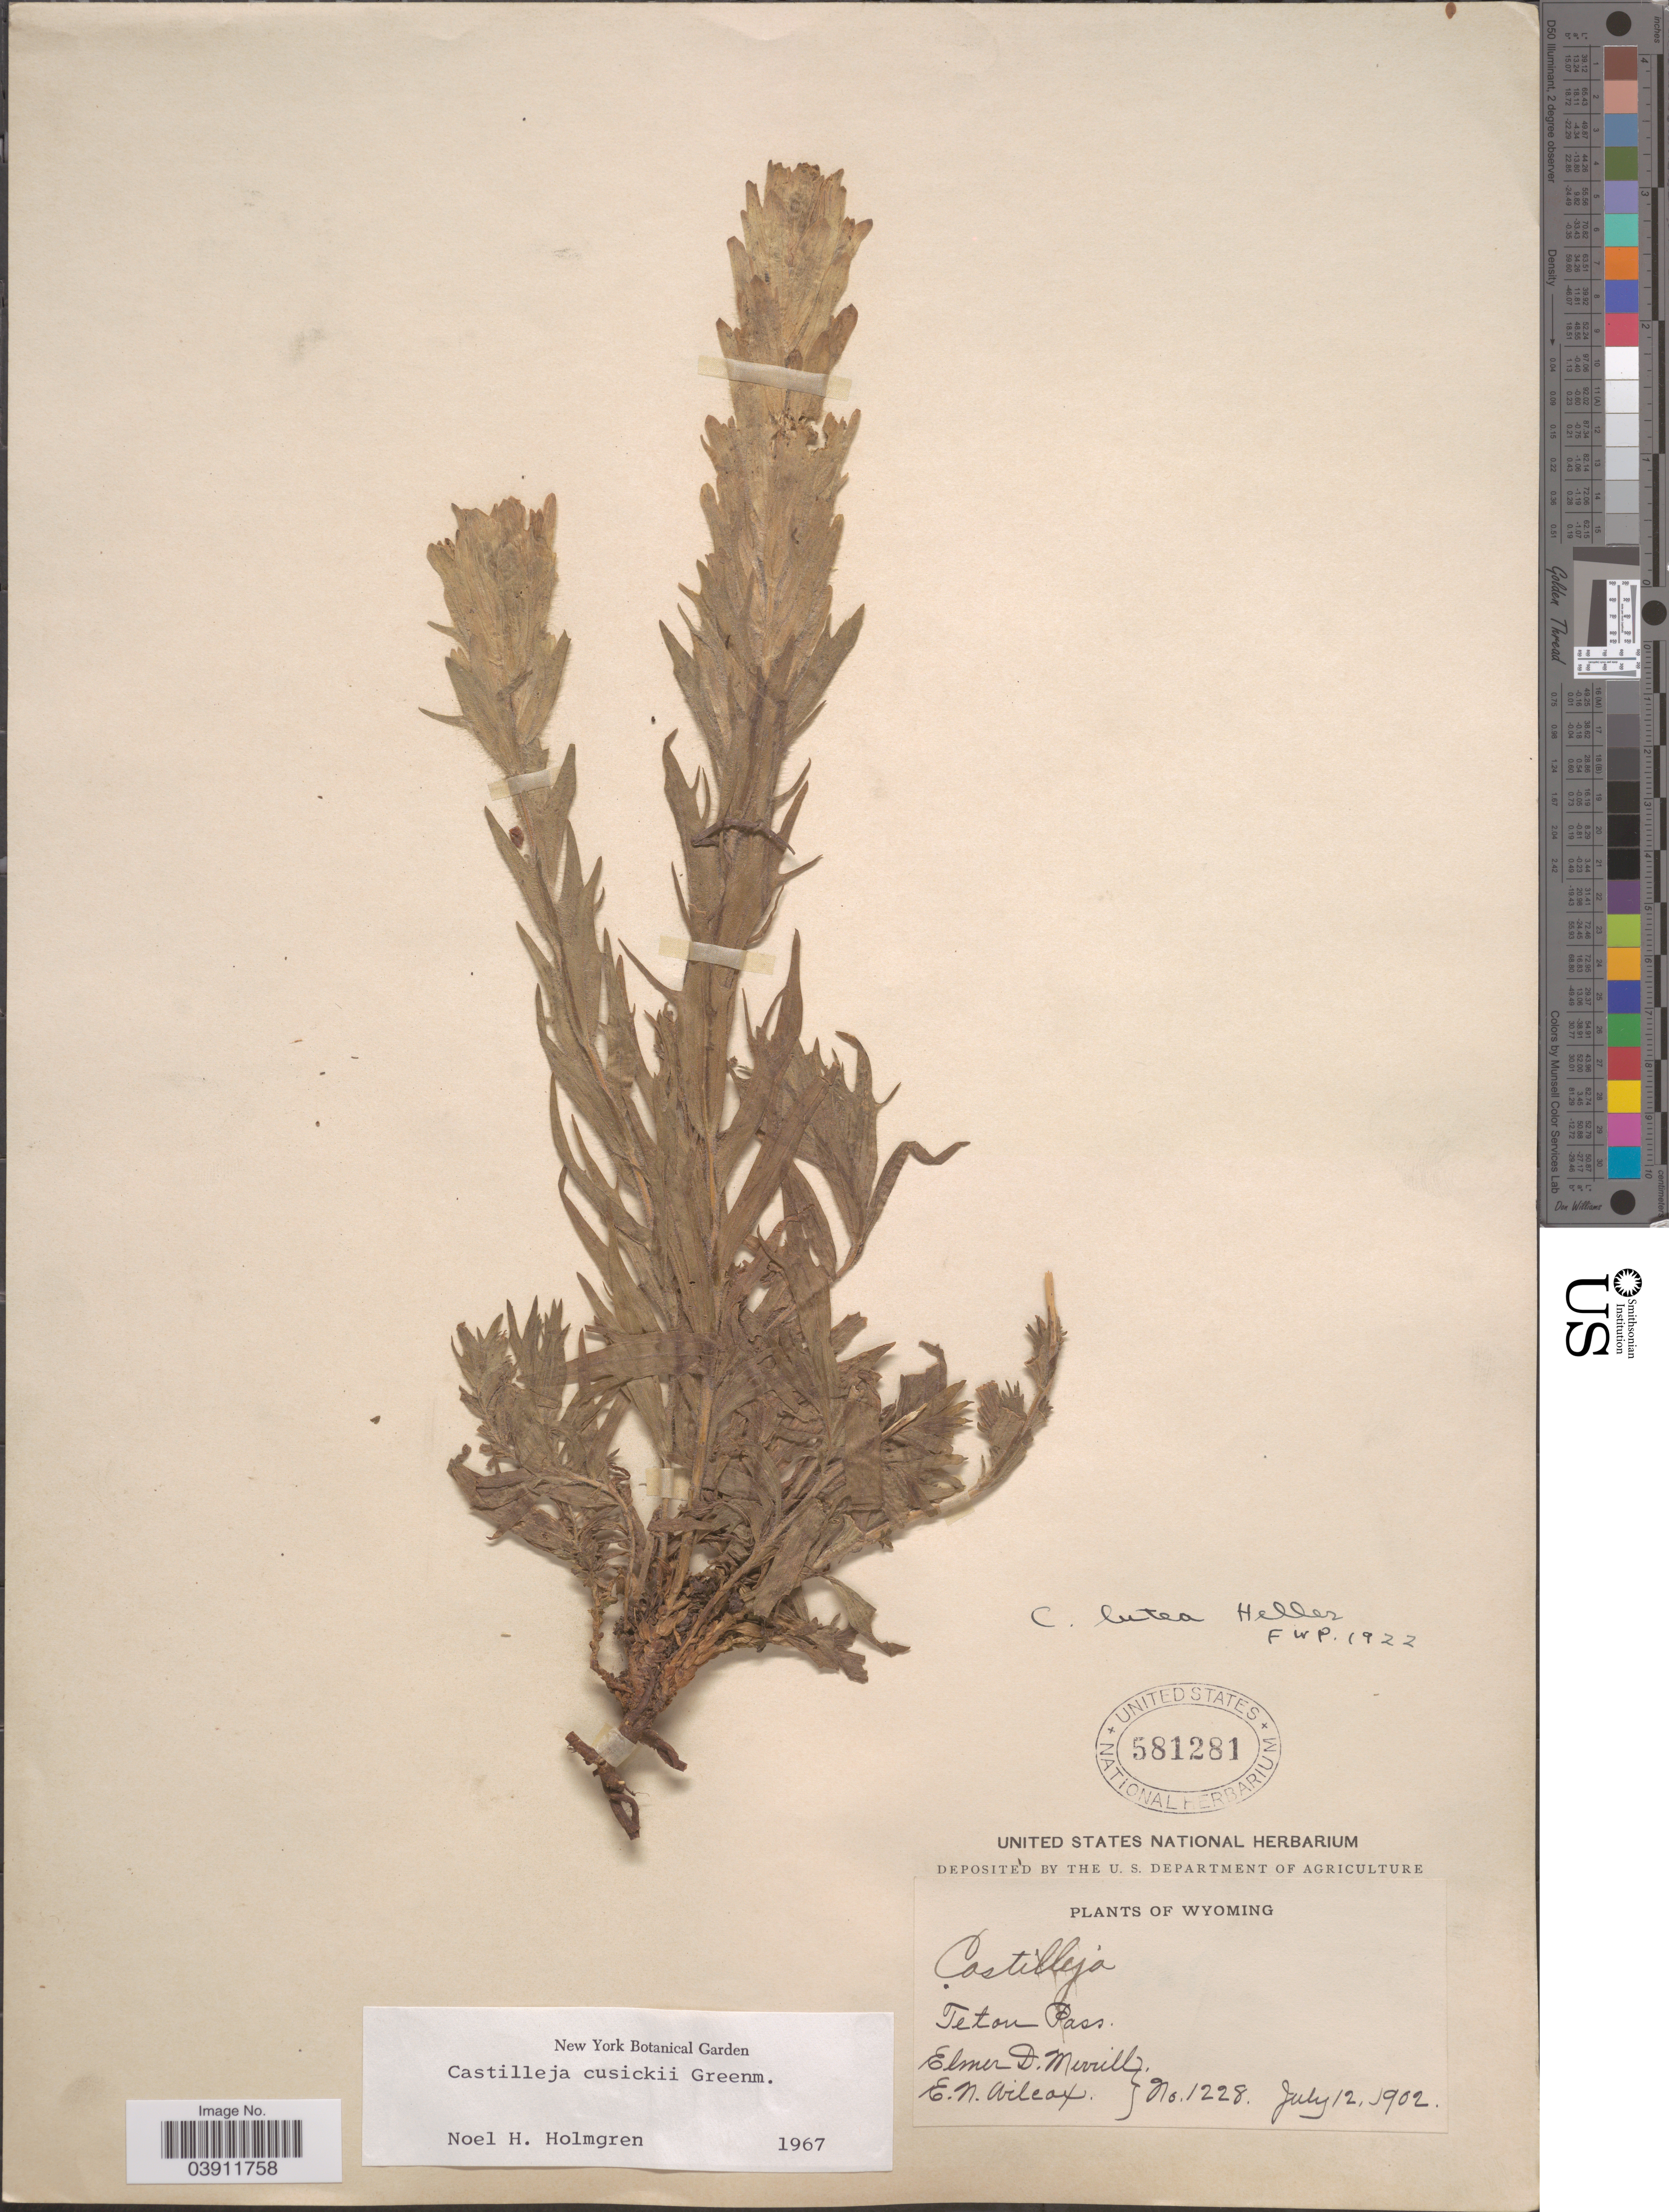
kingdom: Plantae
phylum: Tracheophyta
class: Magnoliopsida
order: Lamiales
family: Orobanchaceae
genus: Castilleja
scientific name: Castilleja cusickii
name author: Greenm.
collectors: E. D. Merrill & E. Wilcox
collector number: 1228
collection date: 1902-07-12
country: United States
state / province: Wyoming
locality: Teton Pass.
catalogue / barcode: US 581281